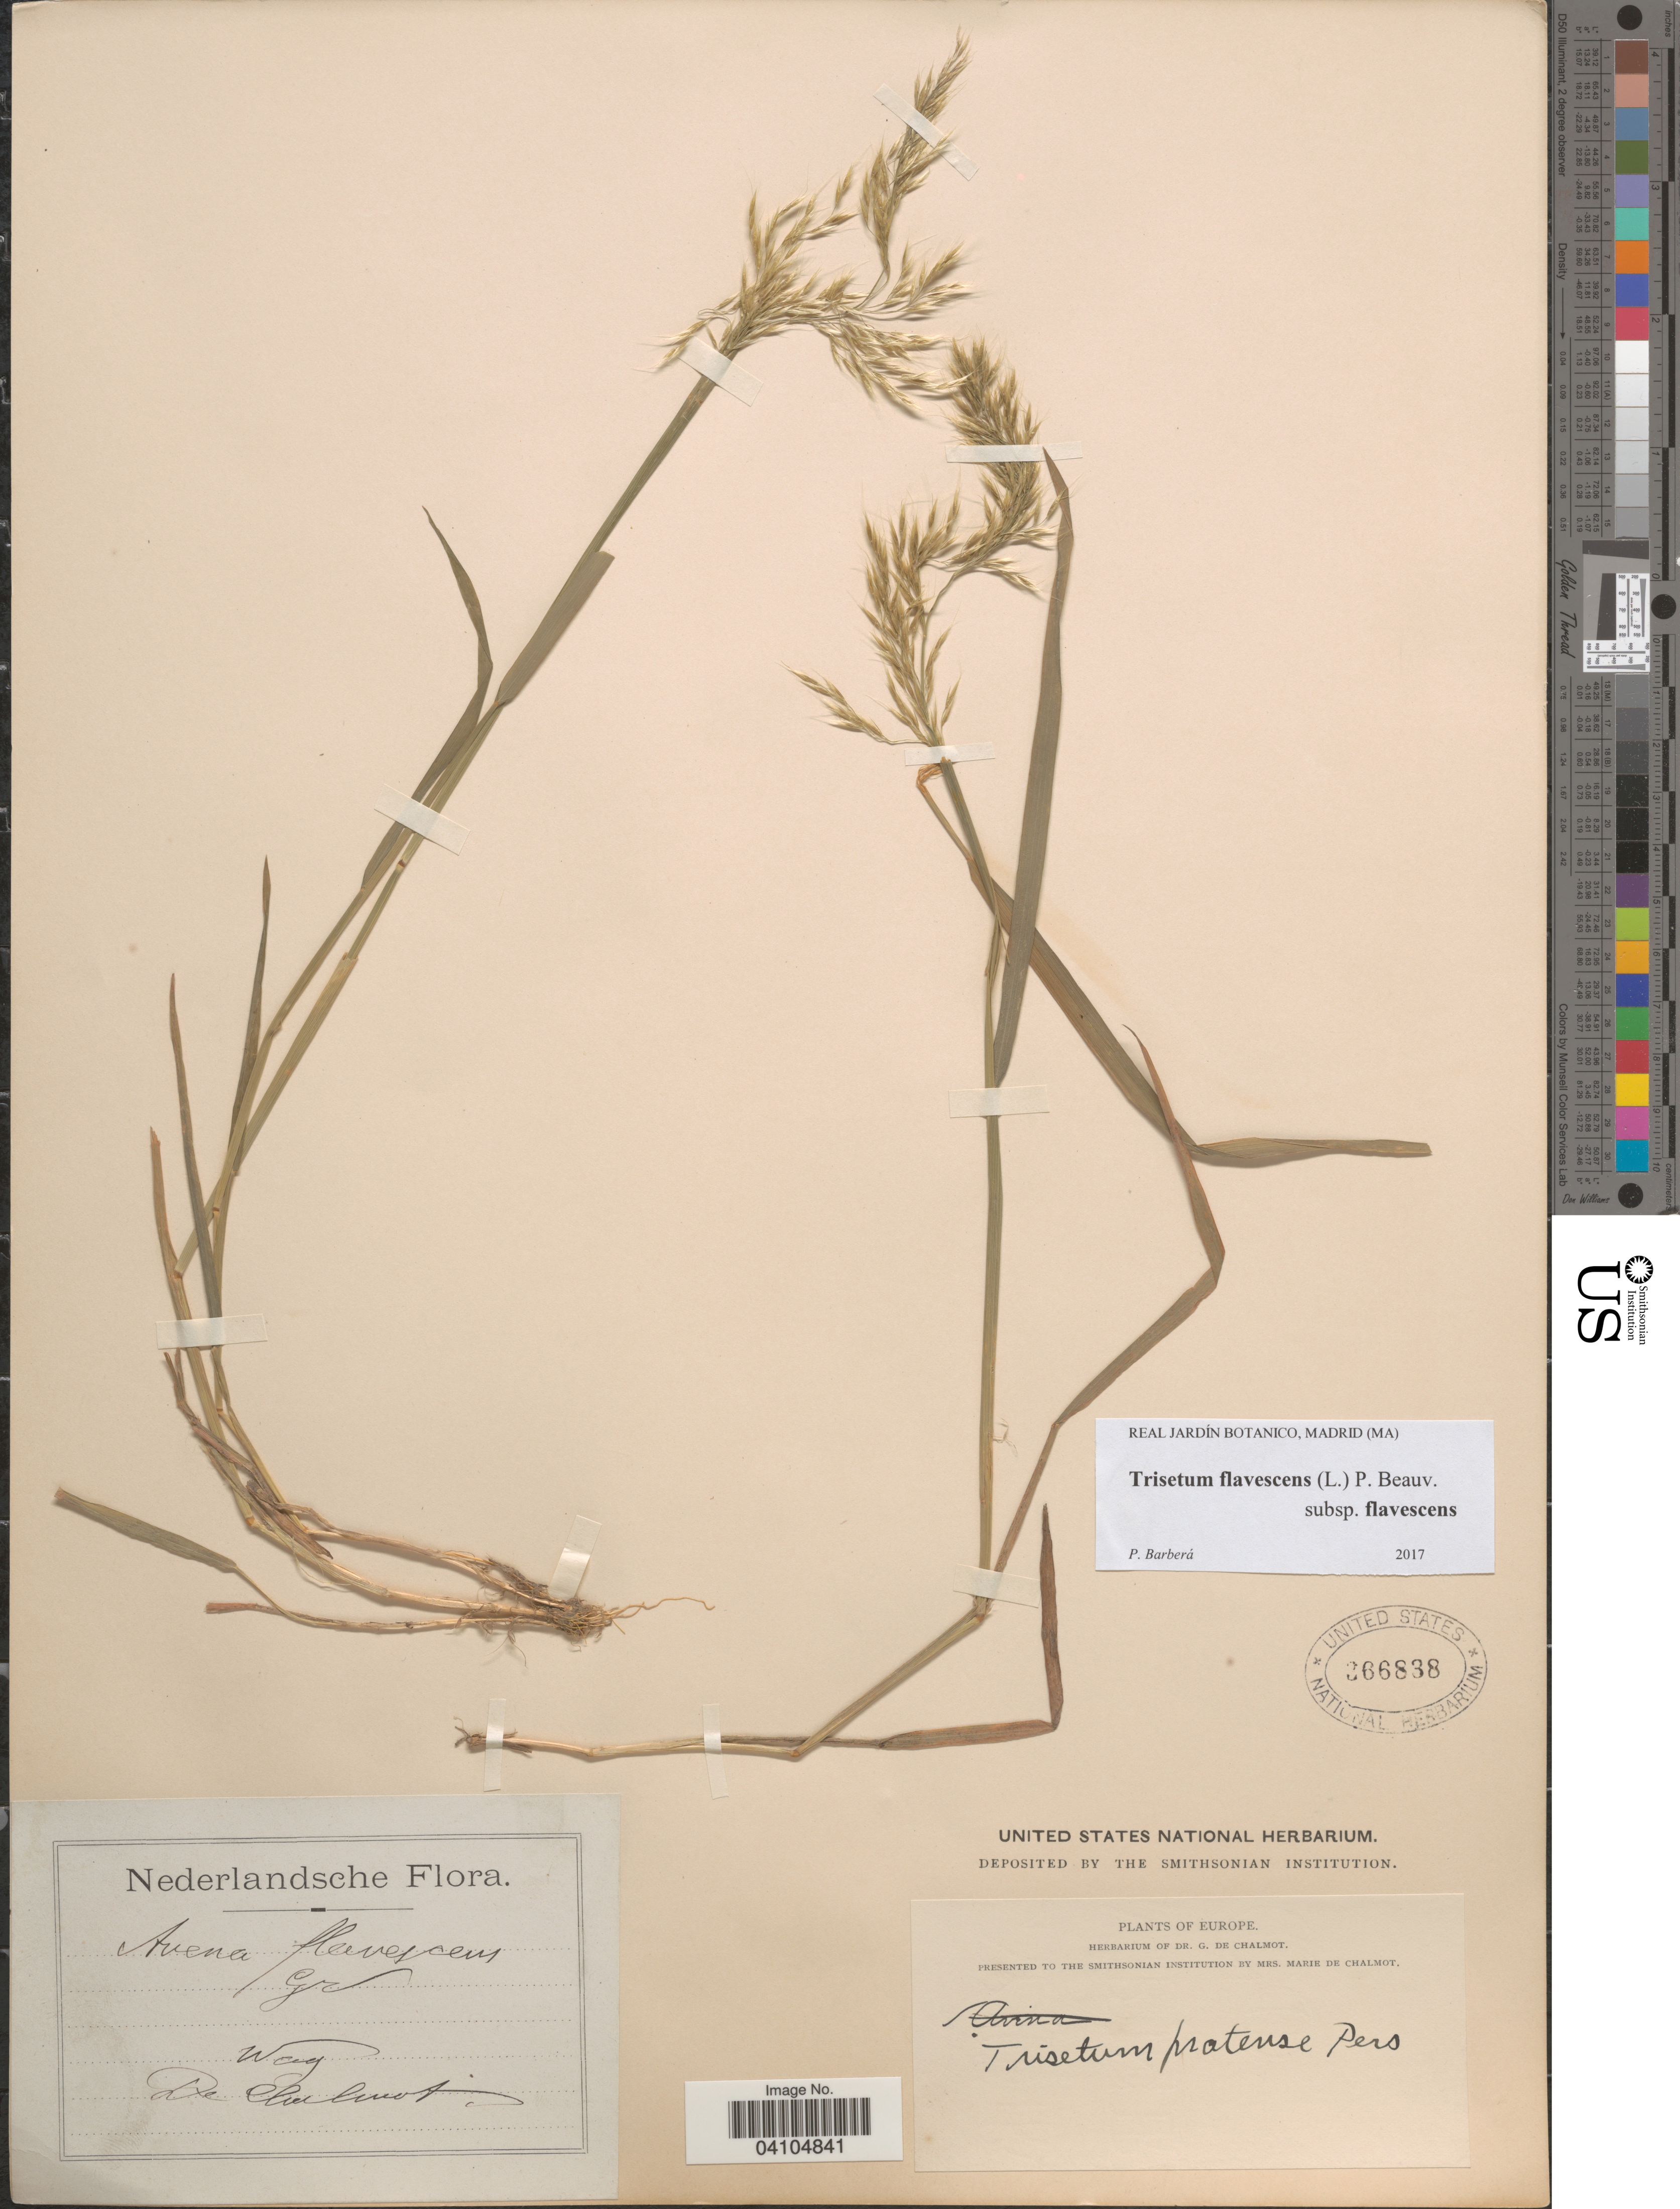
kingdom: Plantae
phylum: Tracheophyta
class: Liliopsida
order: Poales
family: Poaceae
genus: Trisetum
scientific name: Trisetum flavescens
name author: (L.) P. Beauv.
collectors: G. de Chalmot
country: Netherlands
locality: Wag.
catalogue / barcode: US 366838